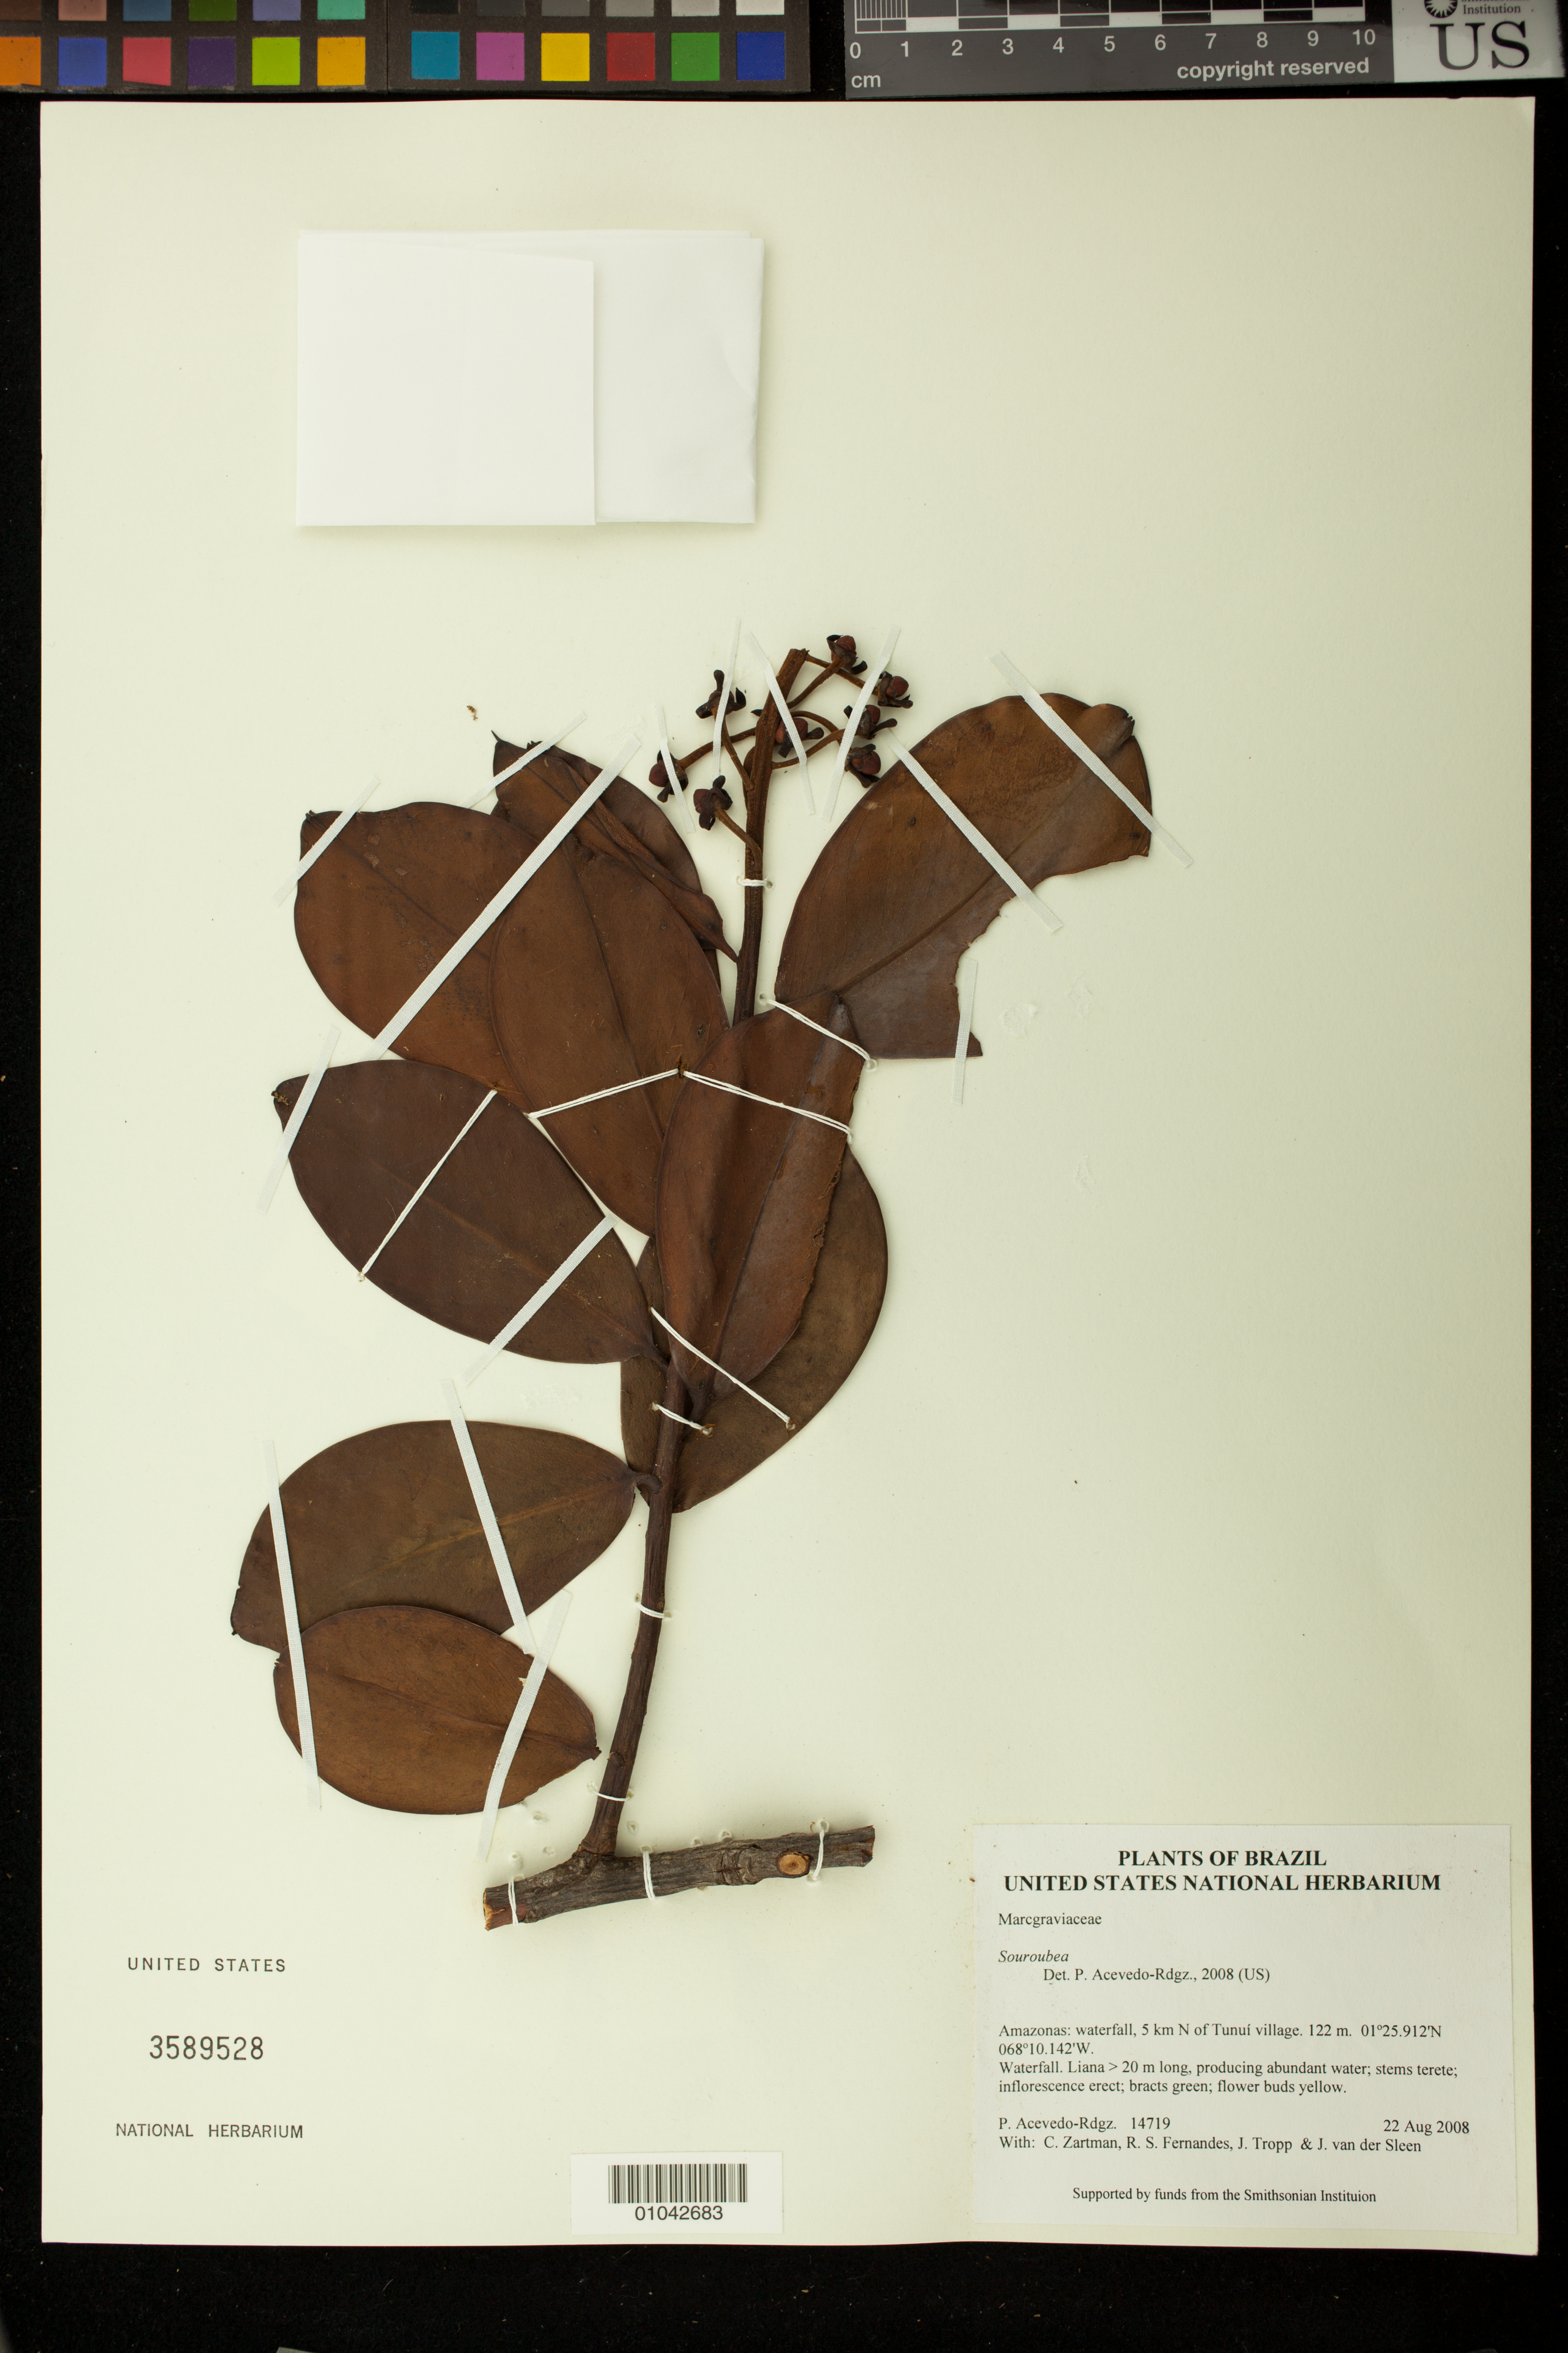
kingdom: Plantae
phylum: Tracheophyta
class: Magnoliopsida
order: Ericales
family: Marcgraviaceae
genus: Souroubea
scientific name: Souroubea guianensis subsp. cylindrica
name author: (Wittm.) de Roon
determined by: Strong, M. T., (US), Smithsonian Institution - National Museum of Natural History (UNITED STATES)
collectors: P. Acevedo-Rodr., C. Zartman, R. Fernandes, J. Tropp & J. Sleen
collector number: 14719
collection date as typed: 22 Aug 2008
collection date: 2008-08-22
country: Brazil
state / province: Amazonas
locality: Amazonas: waterfall, 5 km N of Tunuí village.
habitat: Waterfall.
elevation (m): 122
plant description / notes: NY, MO, US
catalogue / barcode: US 3589528